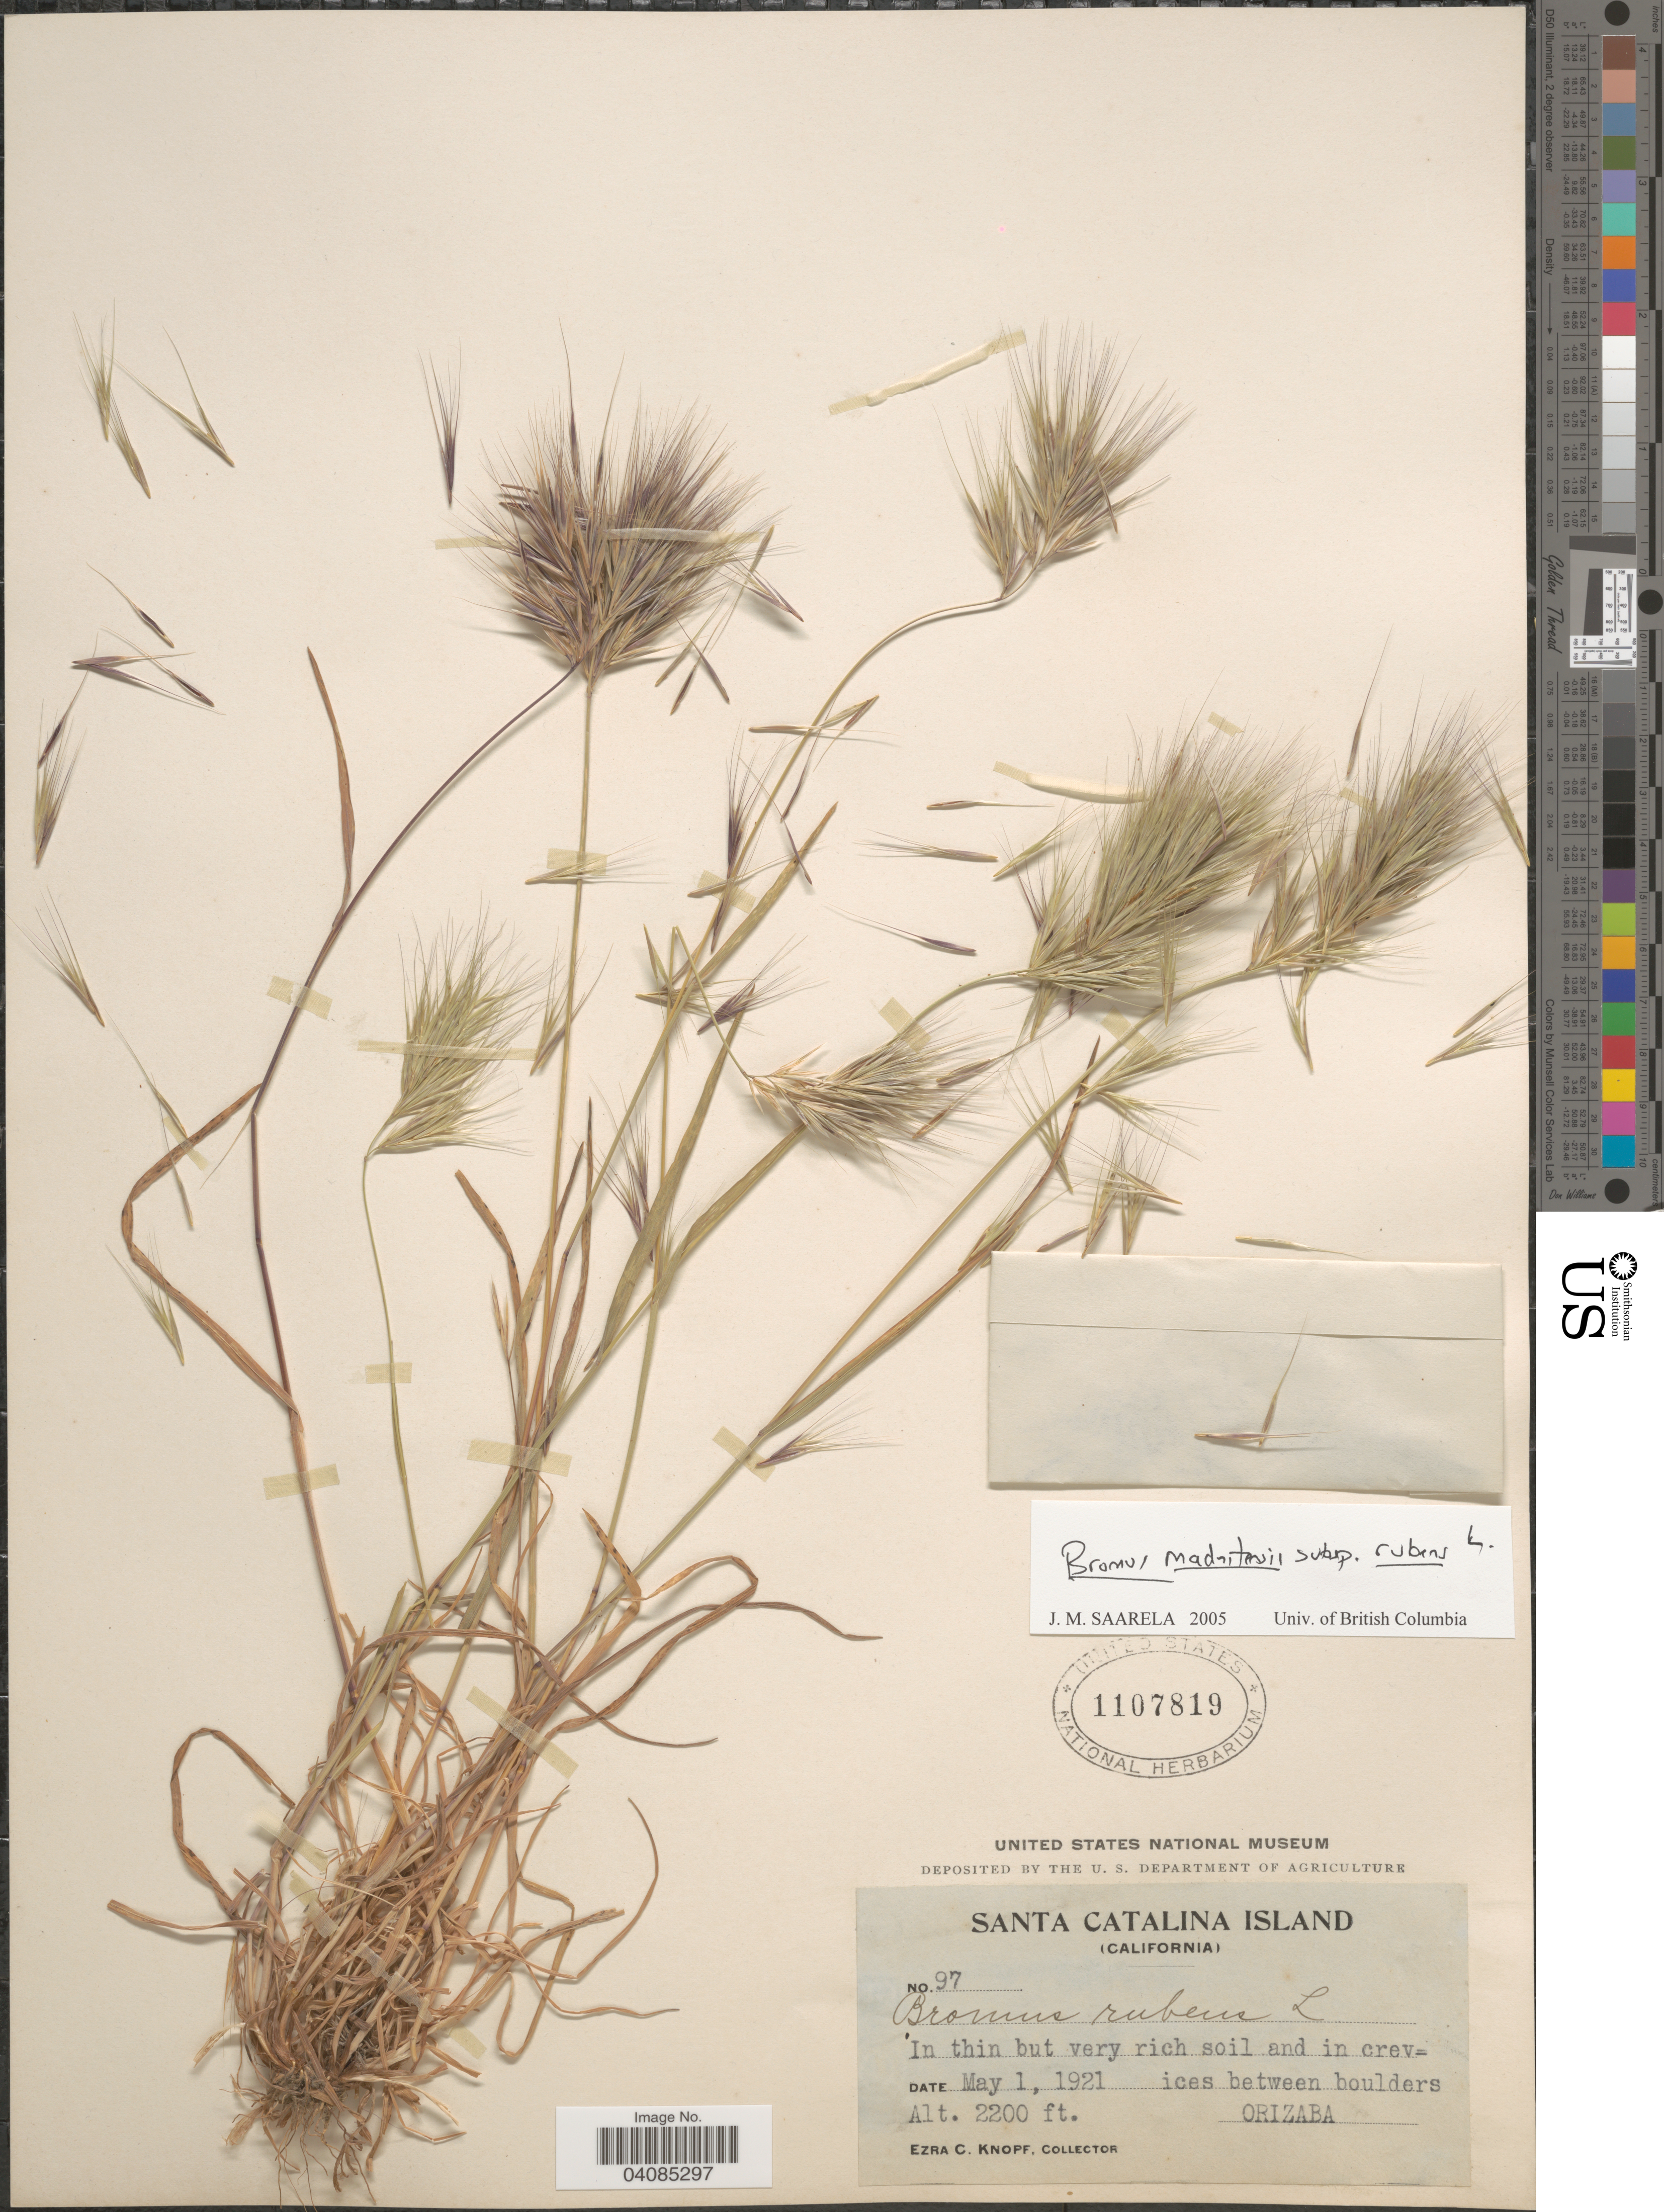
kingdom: Plantae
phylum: Tracheophyta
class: Liliopsida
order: Poales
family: Poaceae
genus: Bromus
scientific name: Bromus rubens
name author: L.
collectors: E. Knopf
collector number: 97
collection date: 1921-05-01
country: United States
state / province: California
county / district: Los Angeles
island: Santa Catalina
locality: Santa Catalina Island. In thin but very rich soil and in crevices between boulders. Orizaba.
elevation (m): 671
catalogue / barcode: US 1107819